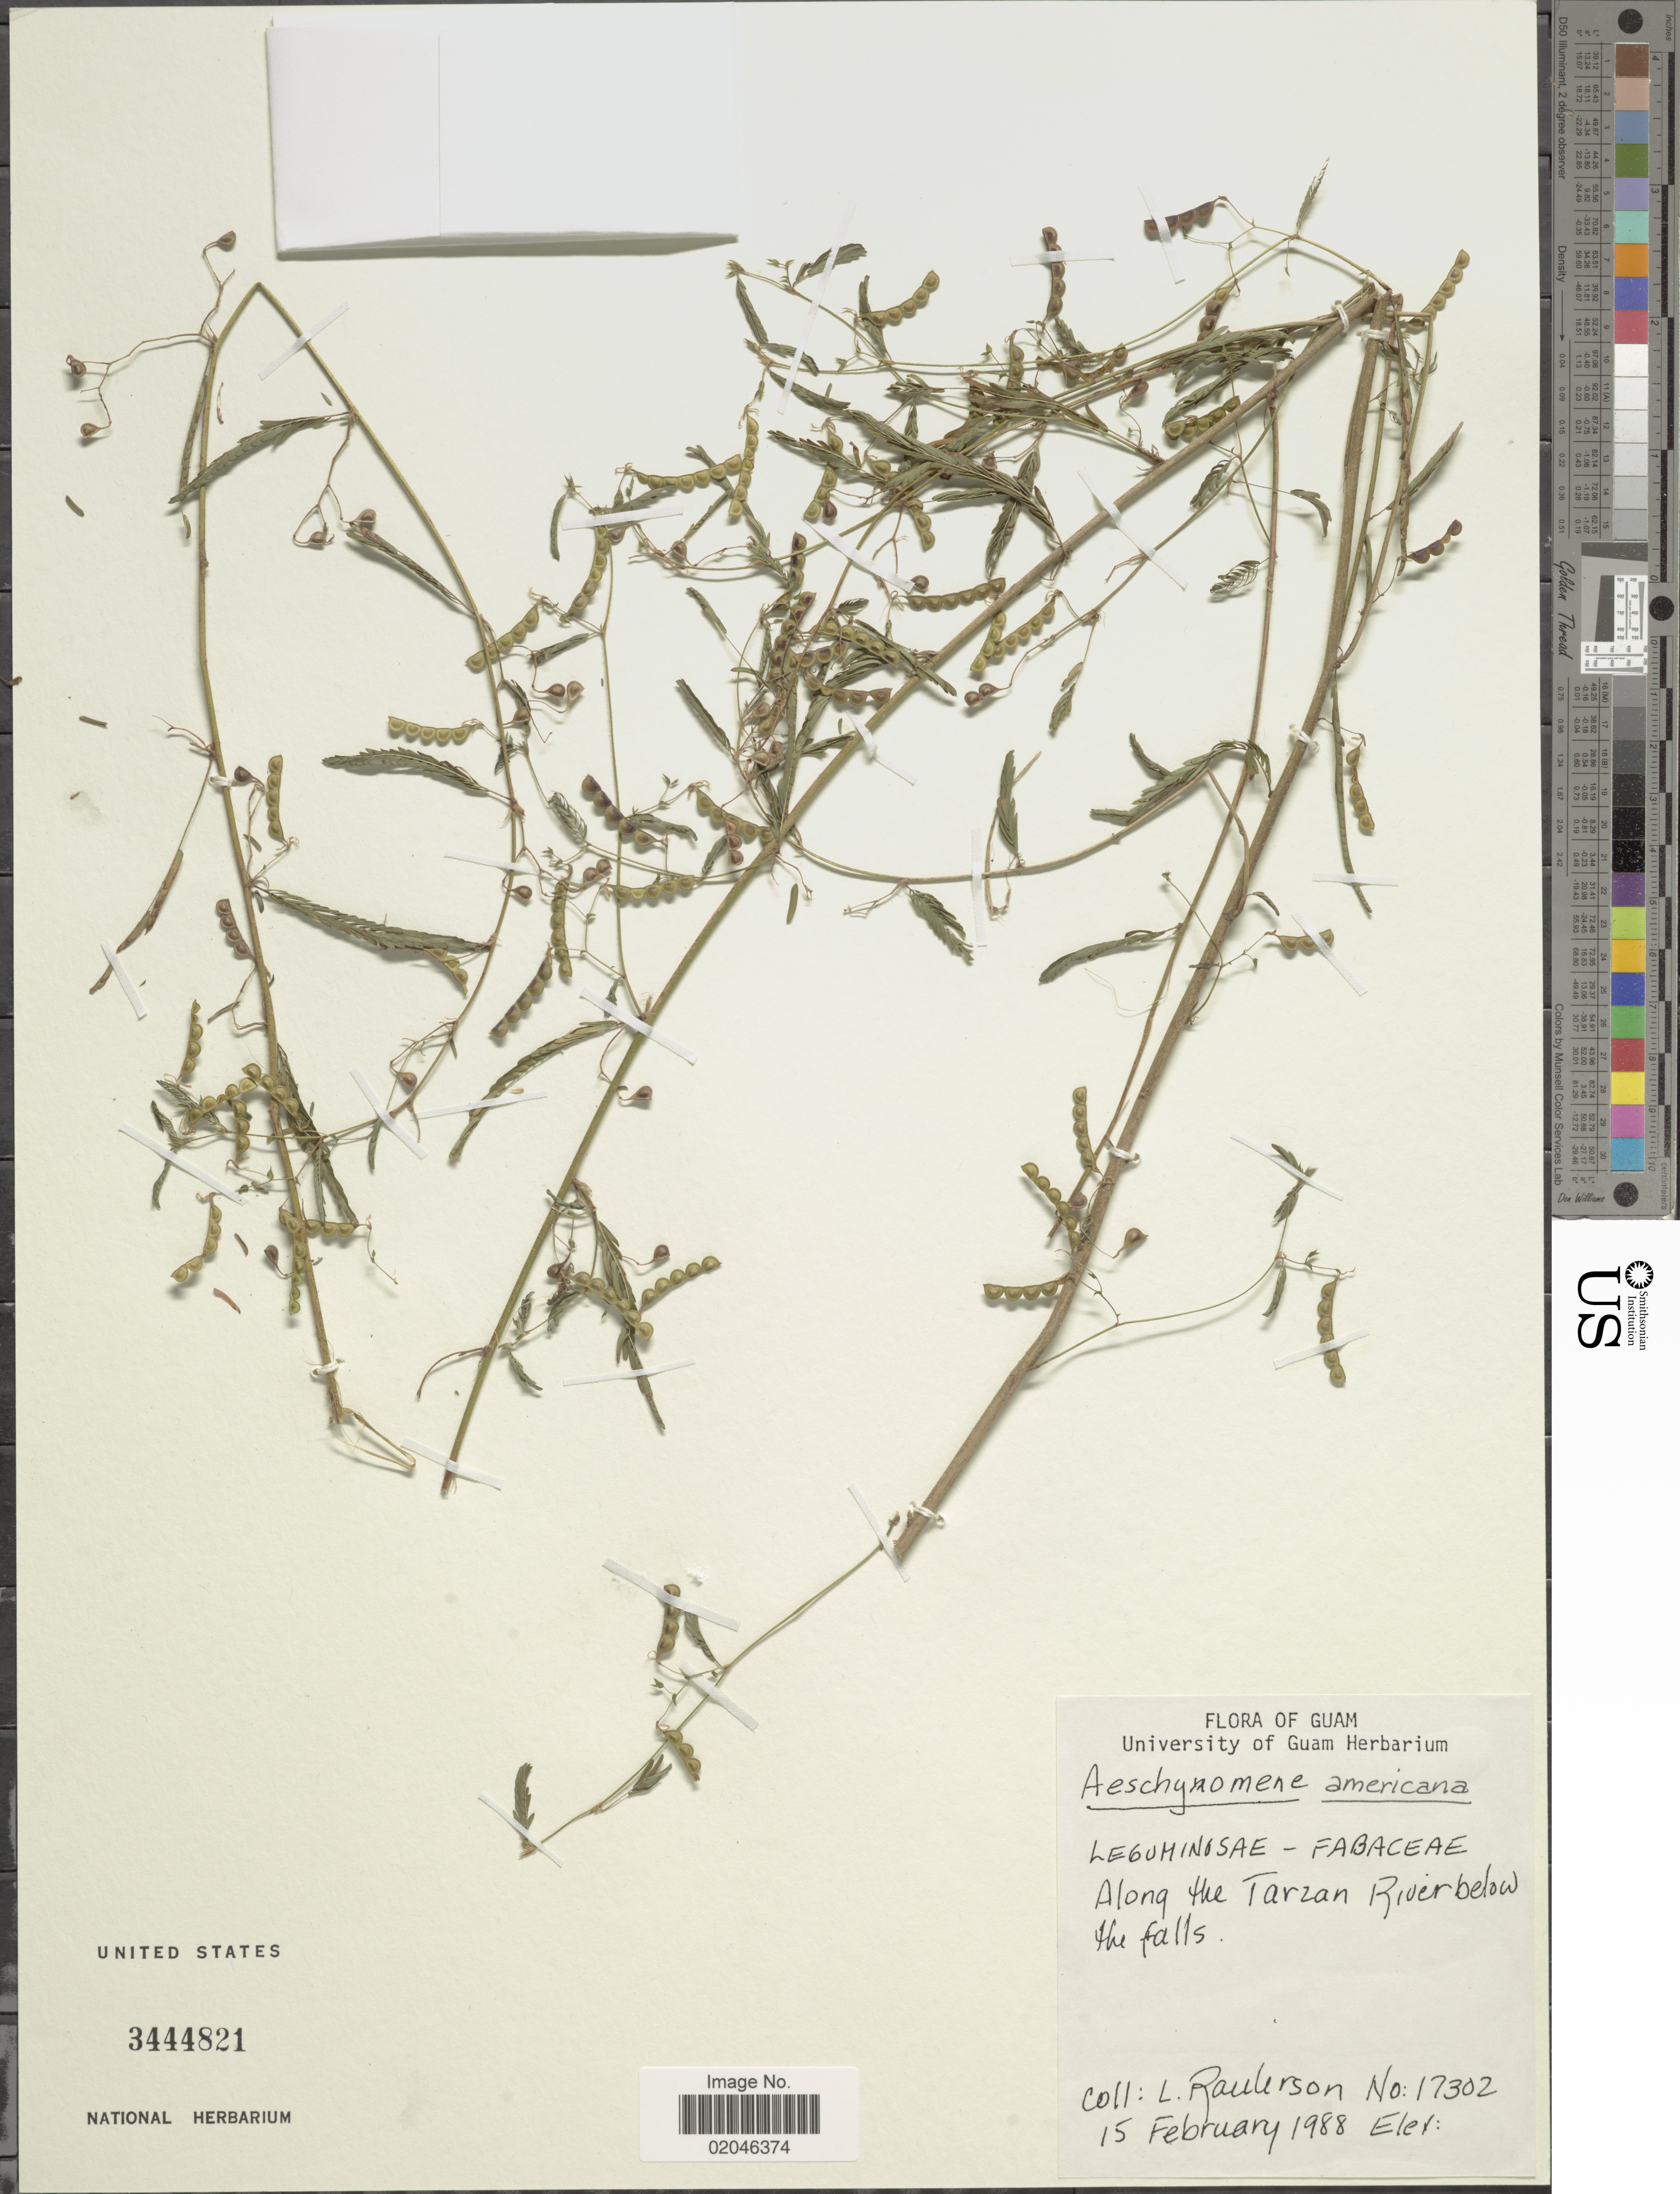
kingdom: Plantae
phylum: Tracheophyta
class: Magnoliopsida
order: Fabales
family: Fabaceae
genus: Aeschynomene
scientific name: Aeschynomene americana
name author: L.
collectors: L. Raulerson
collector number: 17302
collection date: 1988-02-15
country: Guam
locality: Along the Tarzan River below the falls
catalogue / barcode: US 3444821